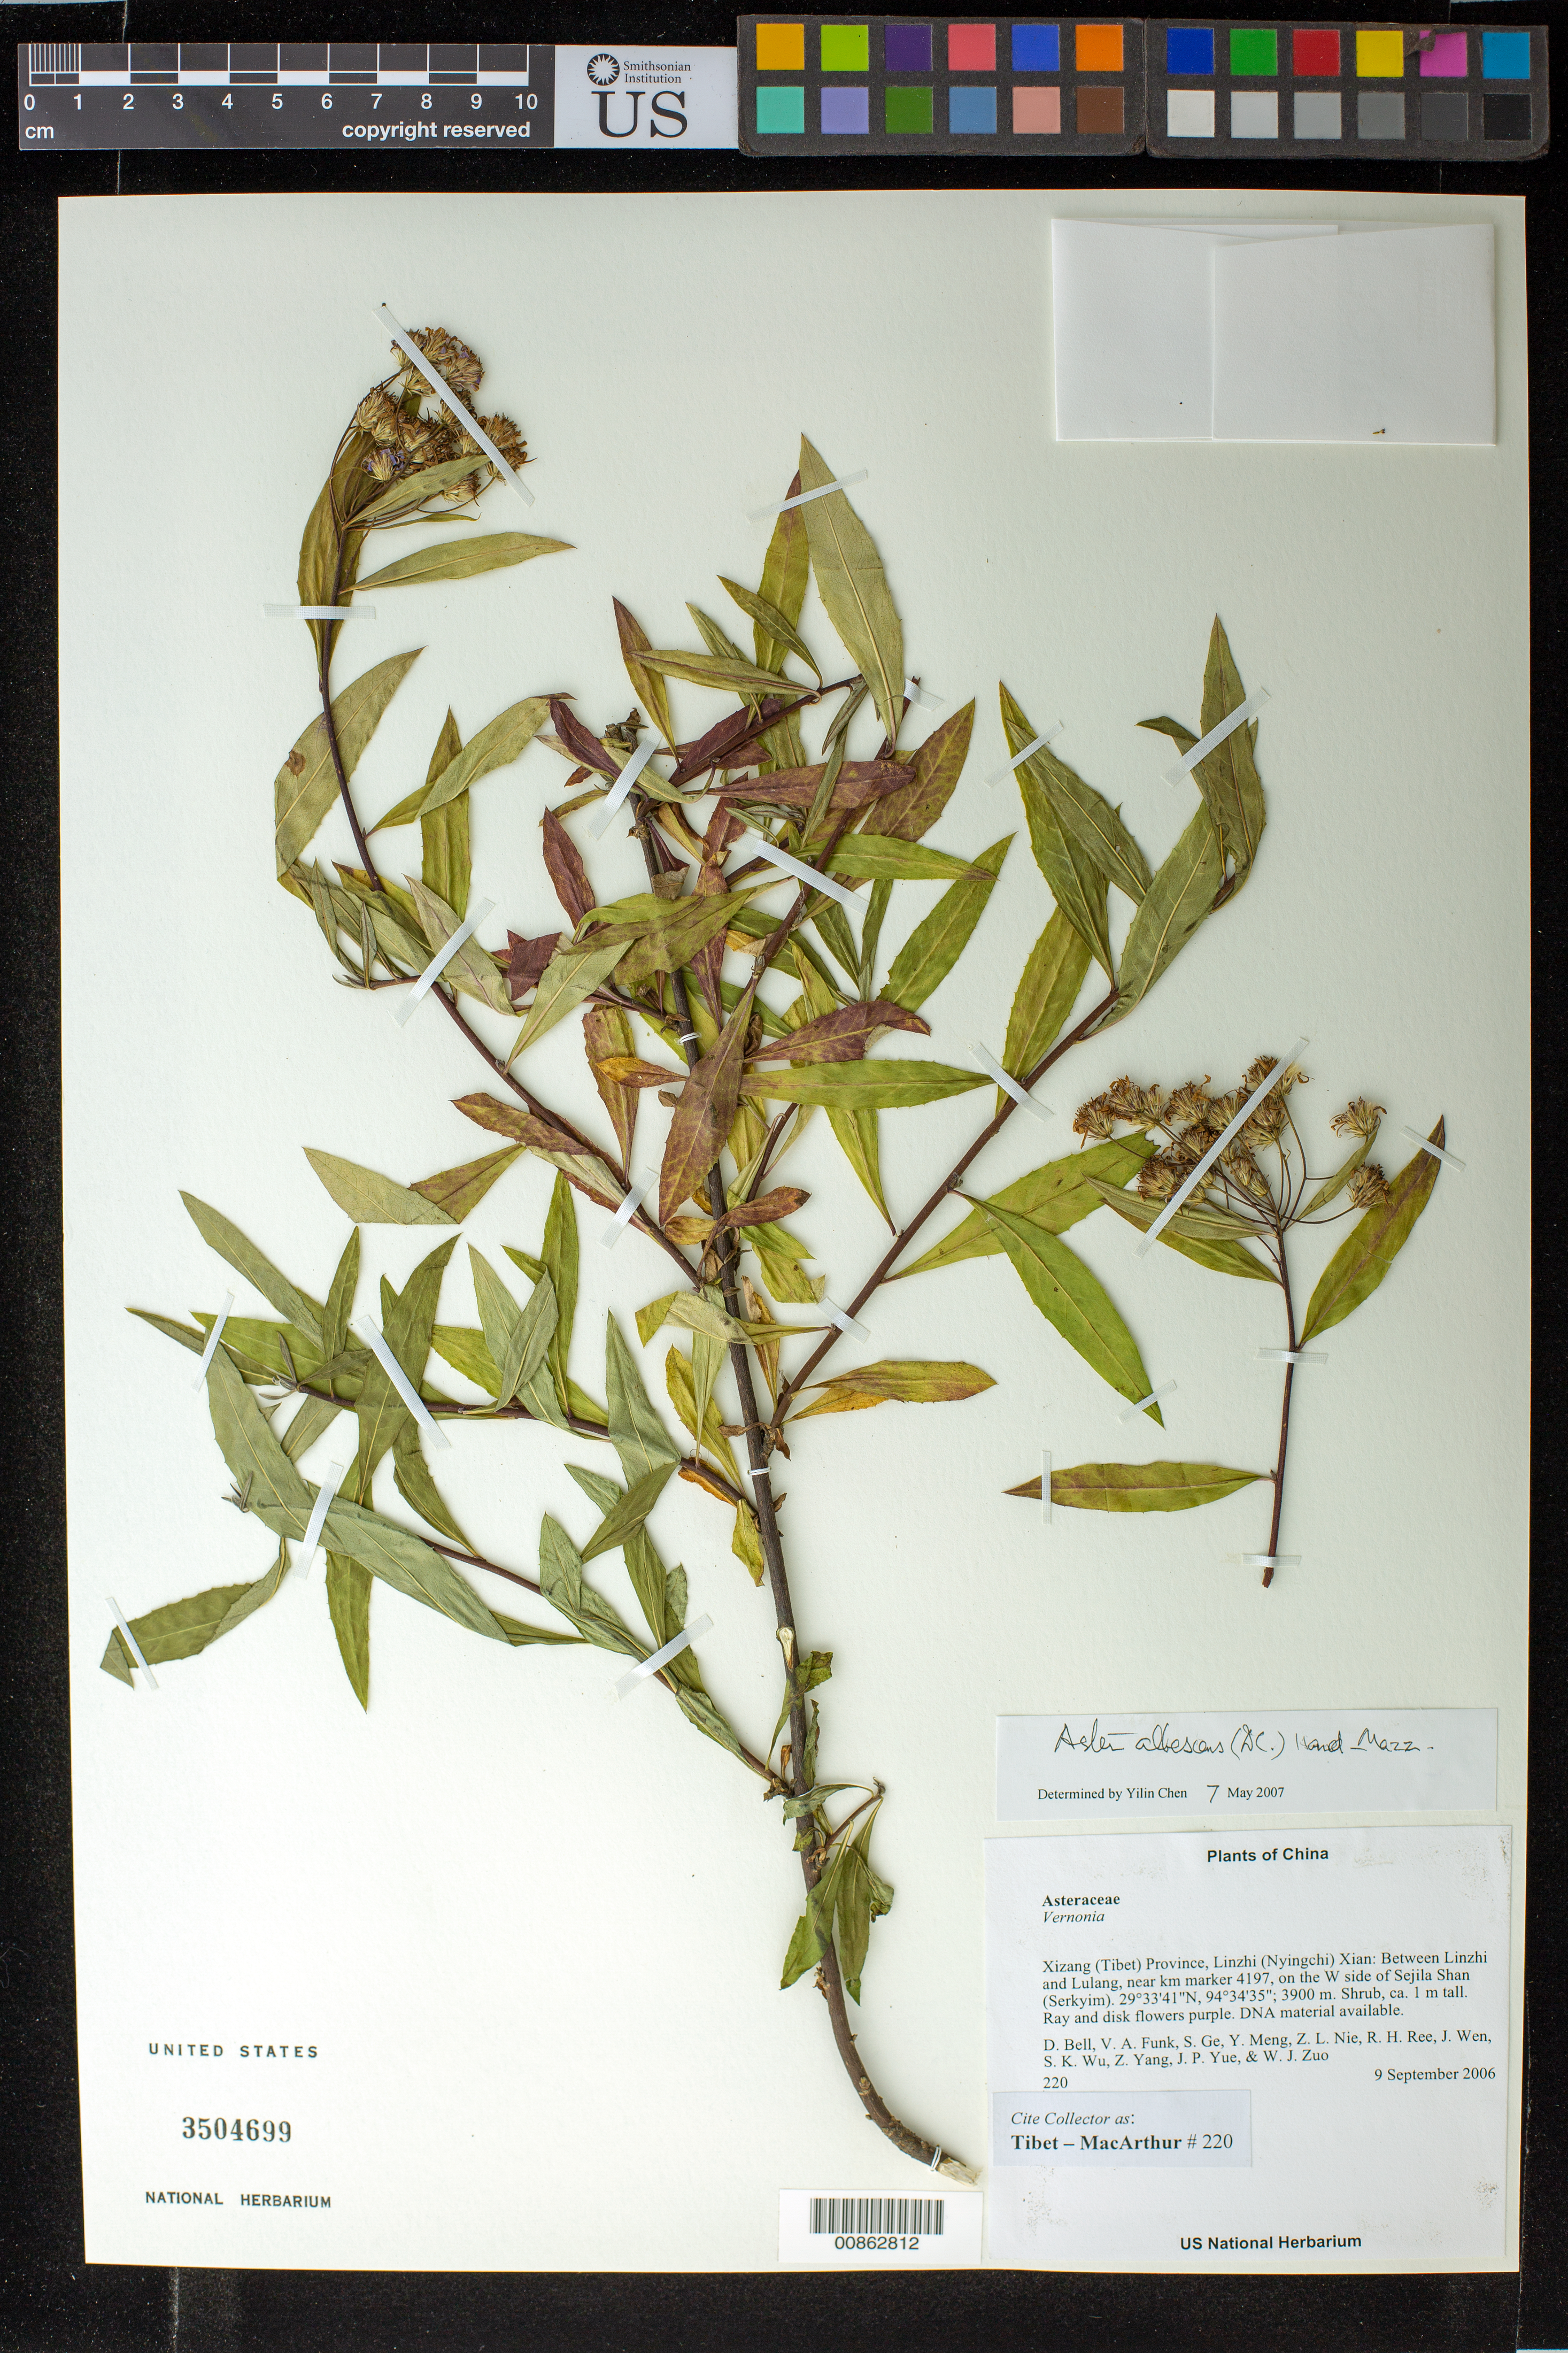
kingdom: Plantae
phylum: Tracheophyta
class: Magnoliopsida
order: Asterales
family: Asteraceae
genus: Aster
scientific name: Aster albescens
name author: Wall.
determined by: Yilin Chen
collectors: Tibet-MacArthur, D. A. Bell, V. Funk, S. Ge, Y. Meng, Z. Nie, R. Ree, J. Wen, S. K. Wu, Z. Yang, J. Yue & W. Zuo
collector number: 220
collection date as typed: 09 Sep 2006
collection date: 2006-09-09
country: China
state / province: Xizang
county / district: Linzhi (Nyingchi) Xian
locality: Between Linzhi and Lulang, near km marker 4197, on the W side of Sejila Shan (Serkyim).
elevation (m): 3900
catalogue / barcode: US 3504699